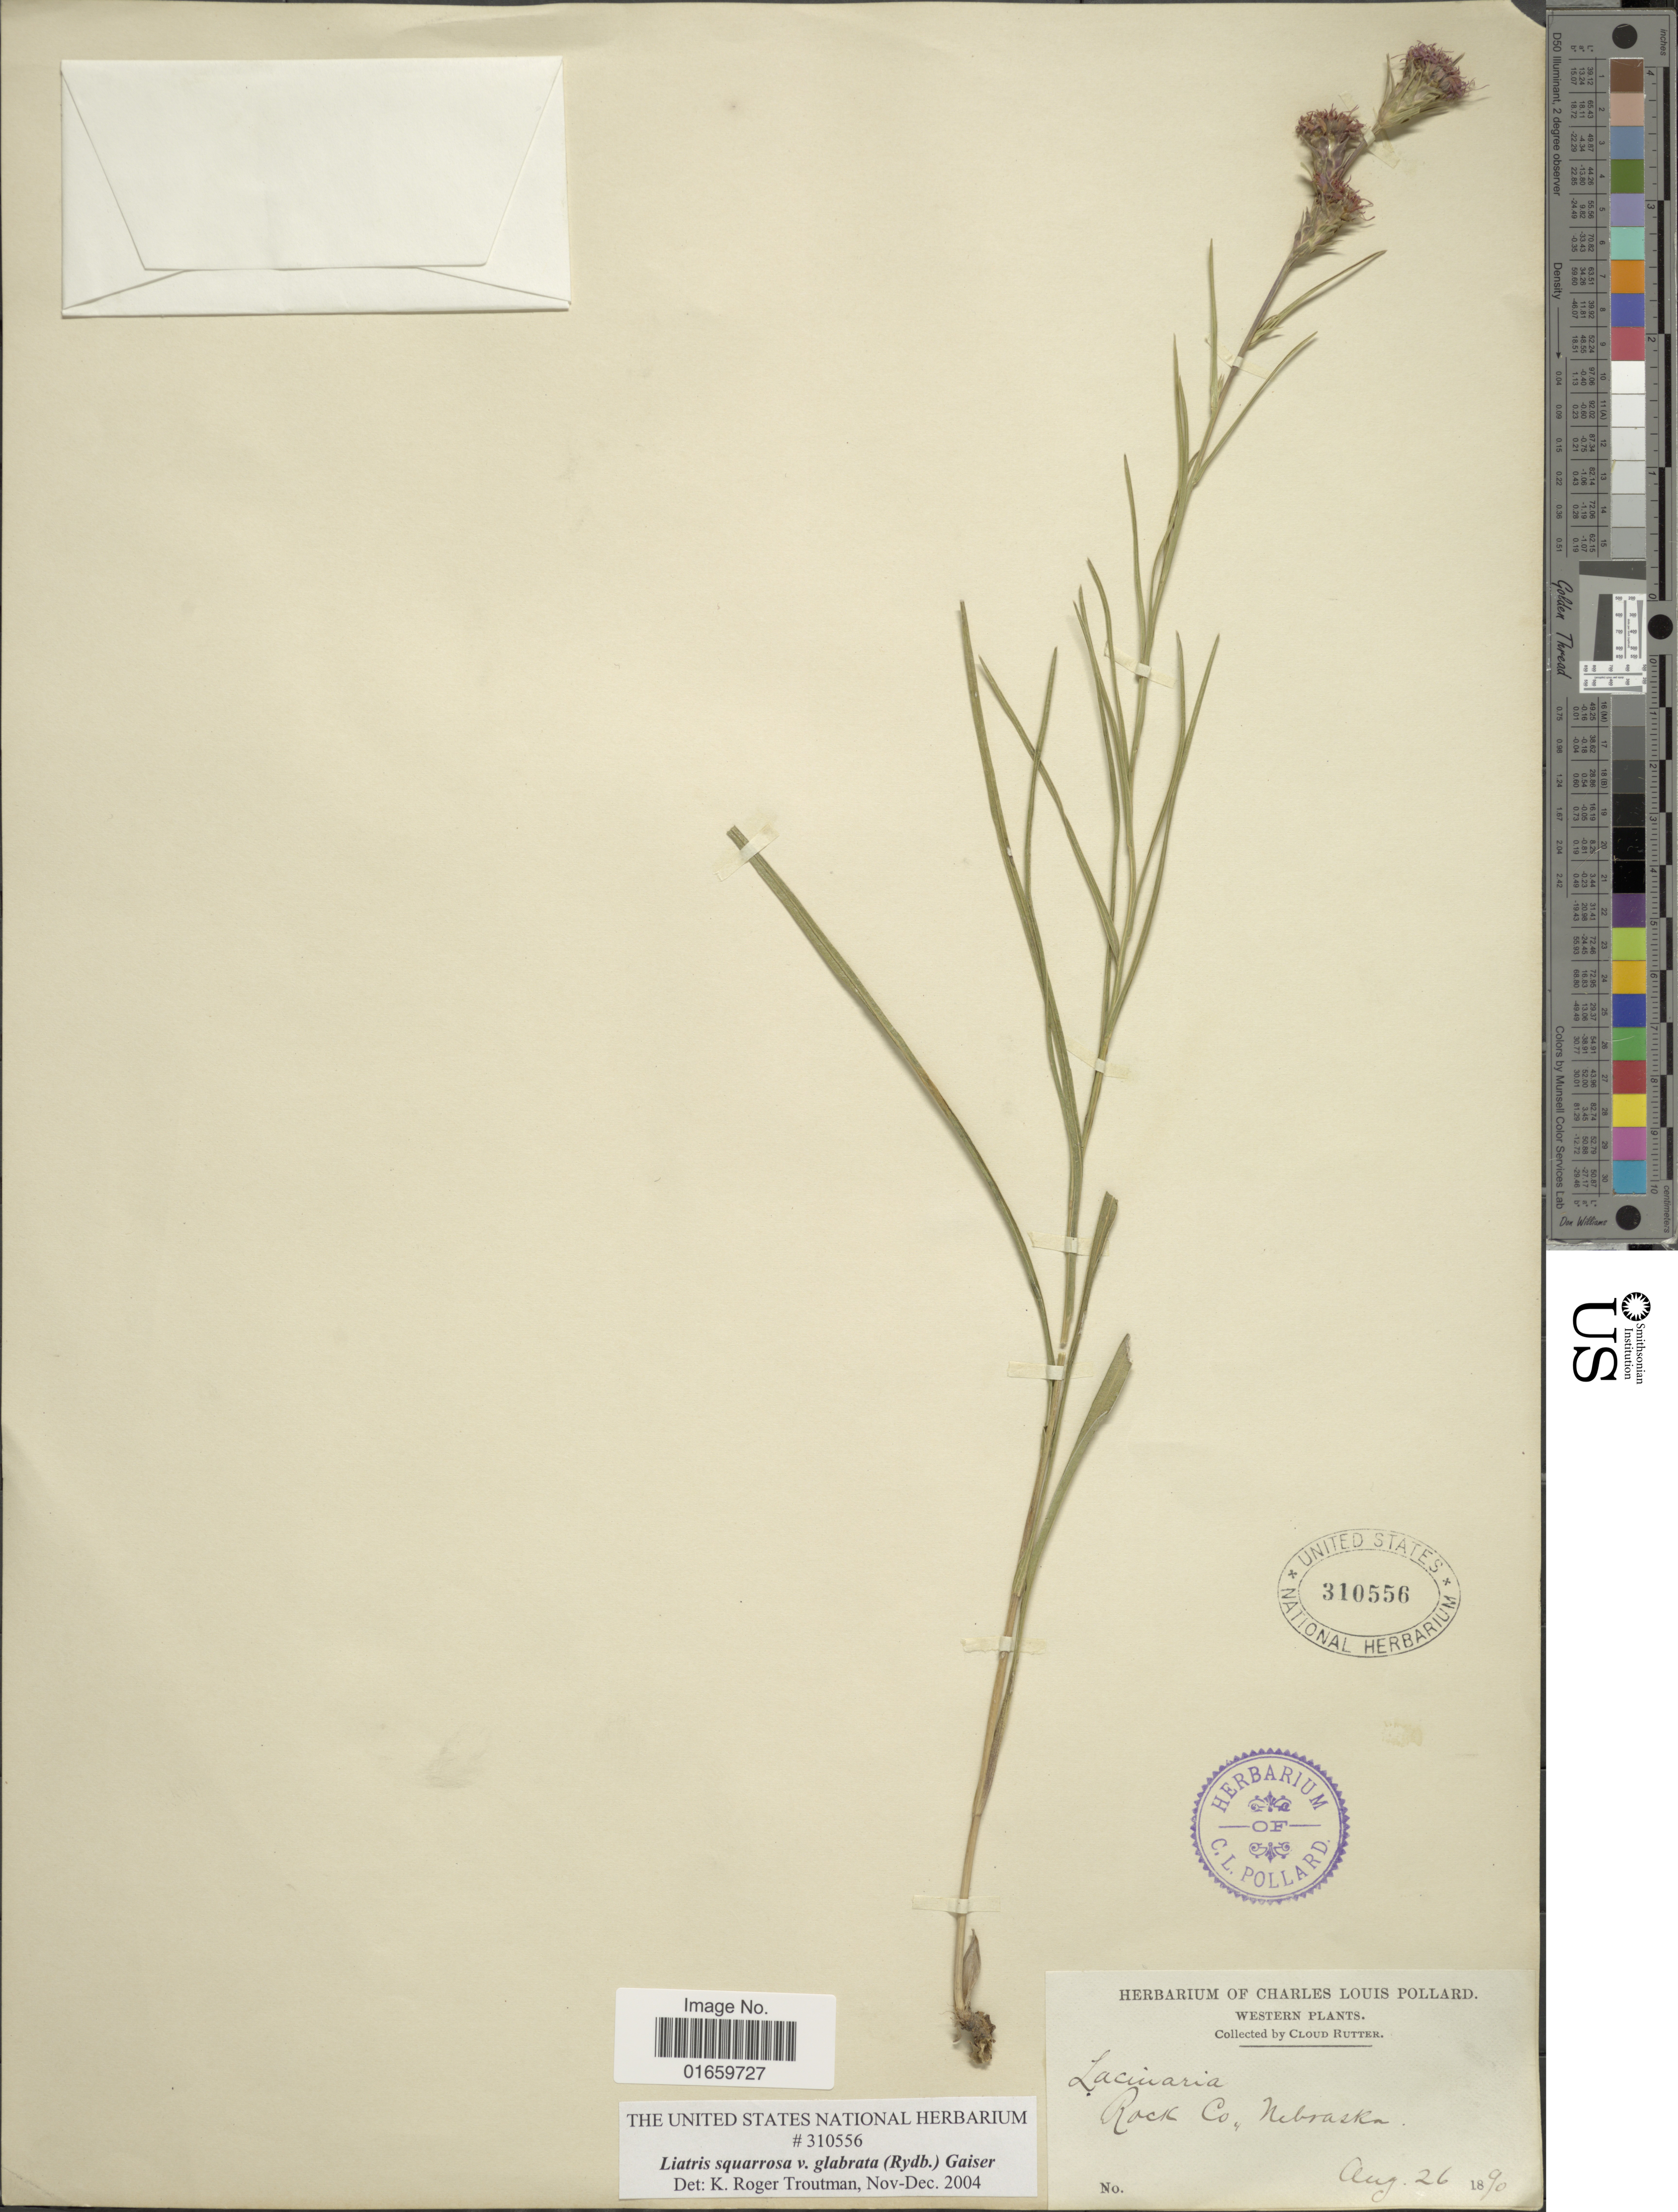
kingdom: Plantae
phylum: Tracheophyta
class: Magnoliopsida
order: Asterales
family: Asteraceae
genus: Liatris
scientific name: Liatris squarrosa var. glabrata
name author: (Rydb.) Gaiser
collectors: C. Rutter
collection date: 1890-08-26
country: United States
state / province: Nebraska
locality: Rock Co., Nebraska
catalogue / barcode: US 310556